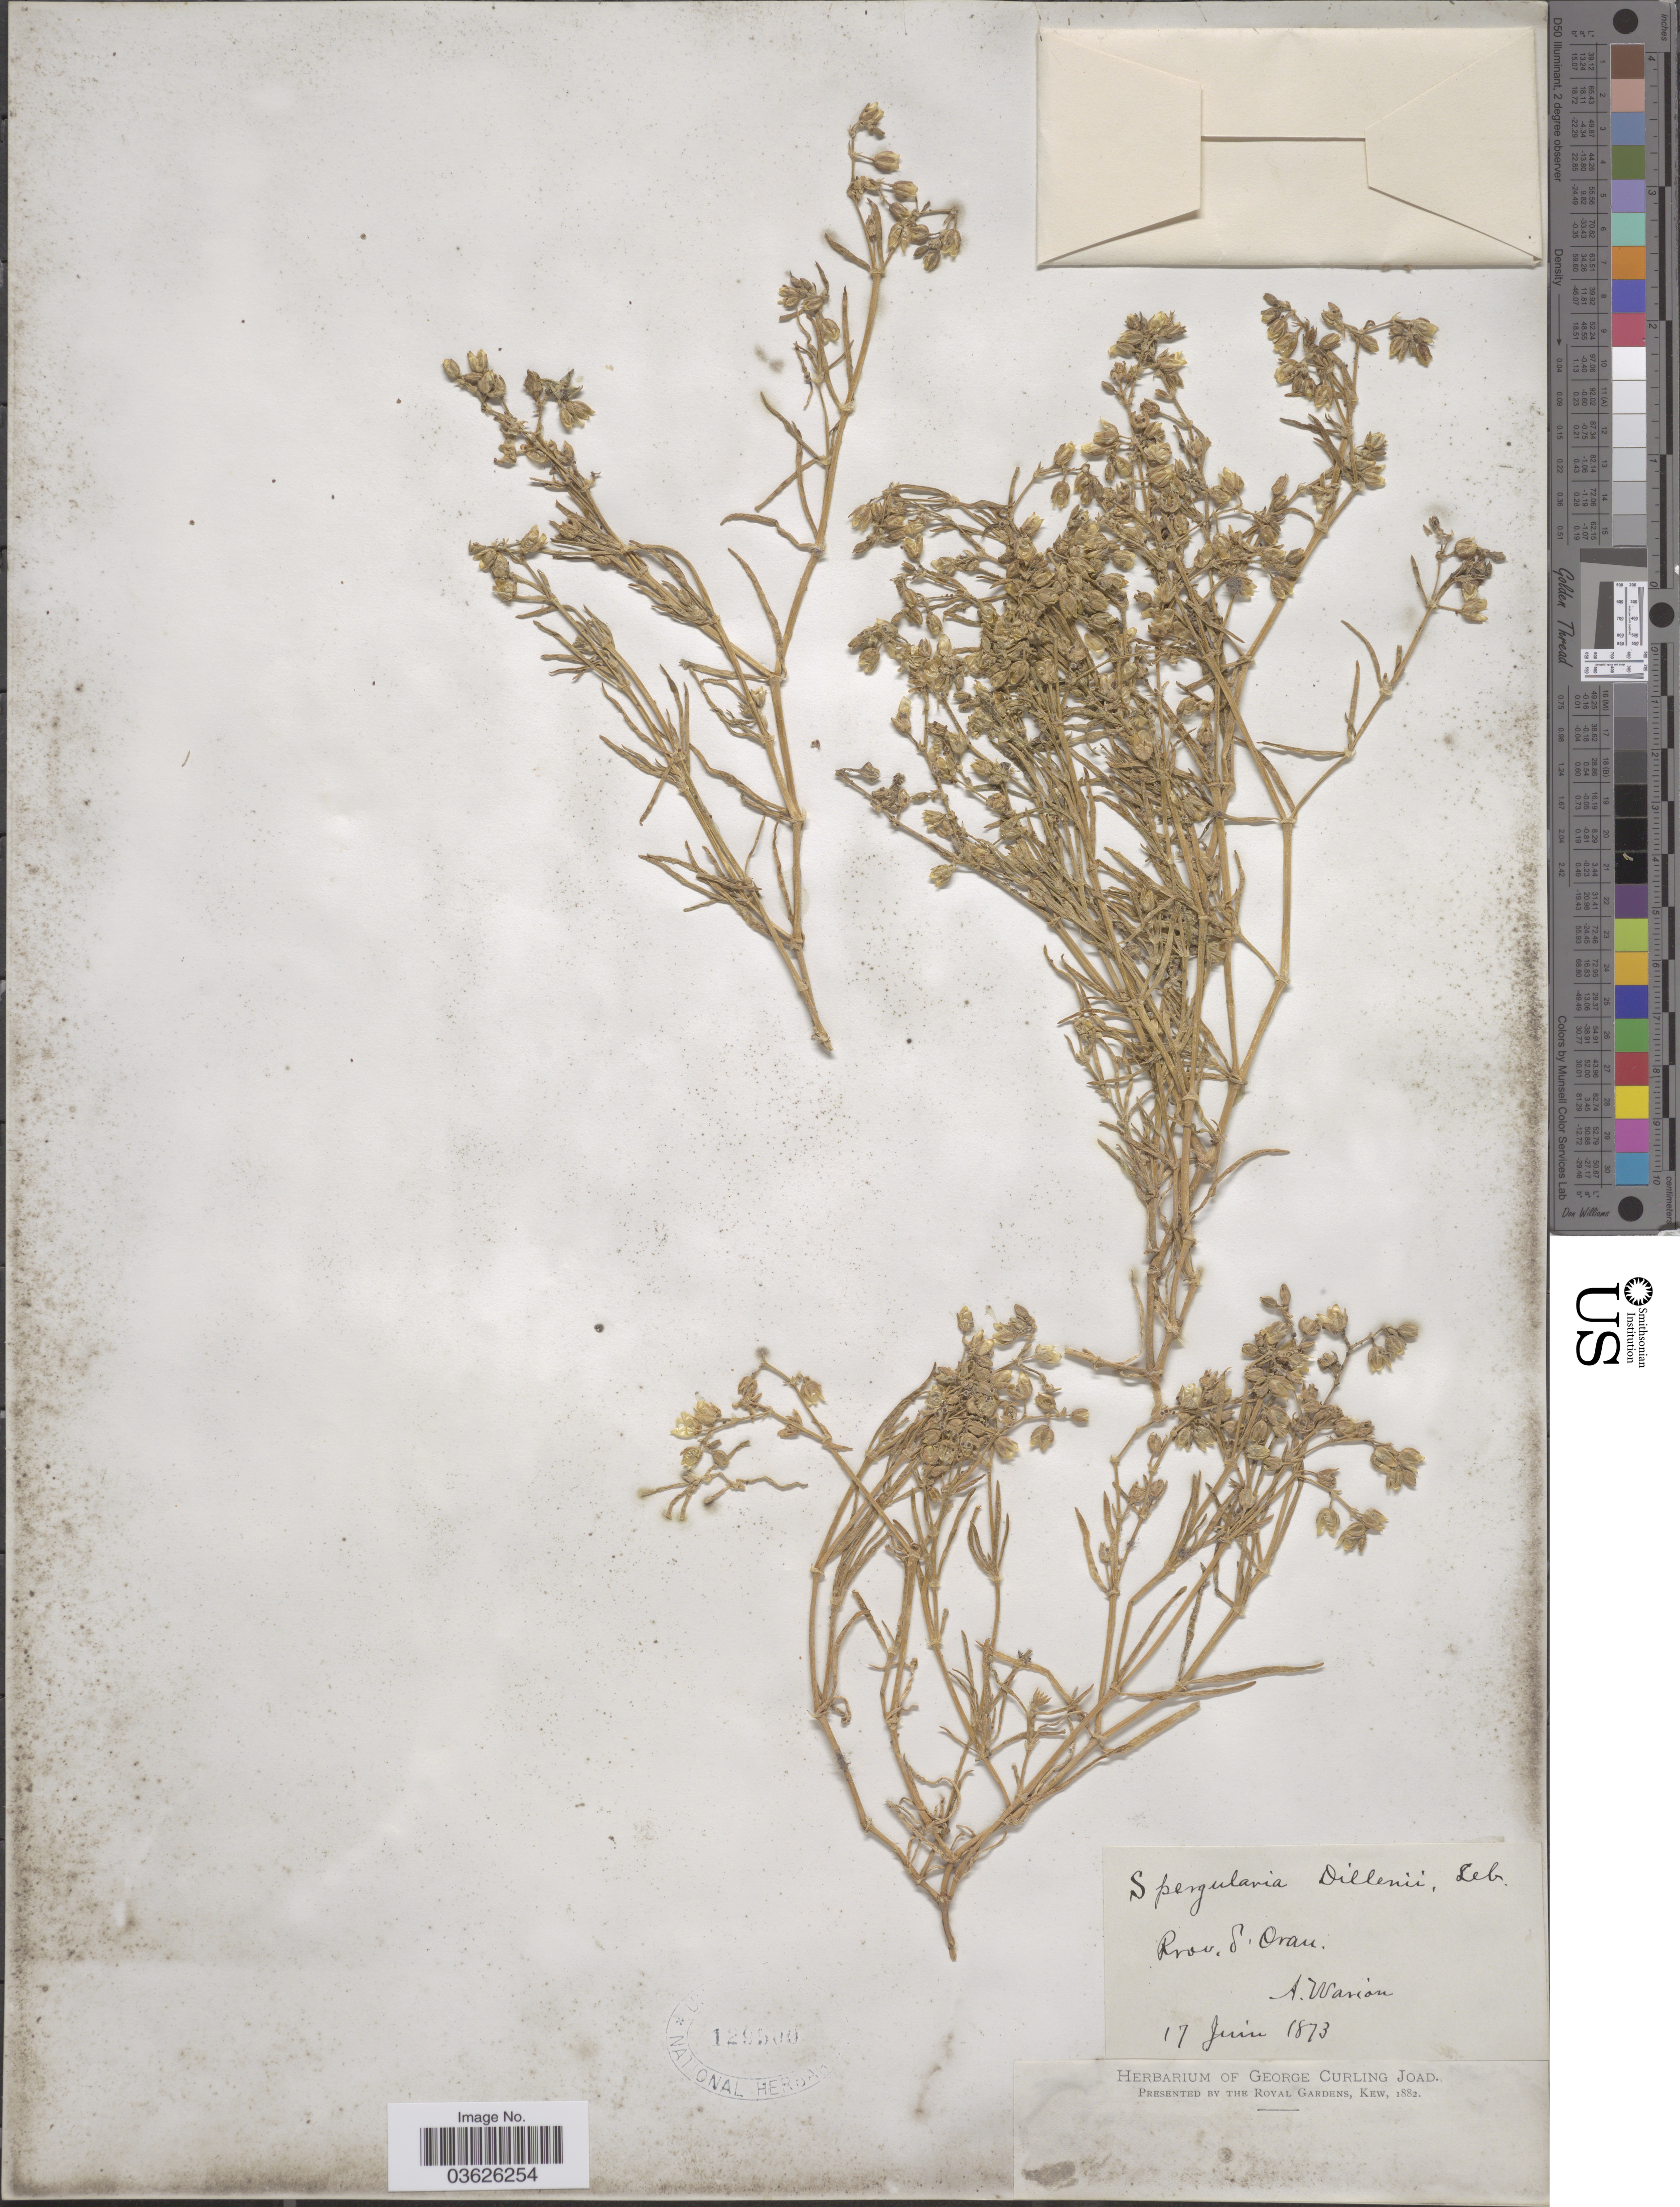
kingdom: Plantae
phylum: Tracheophyta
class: Magnoliopsida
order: Caryophyllales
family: Caryophyllaceae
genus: Spergularia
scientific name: Spergularia dillenii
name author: Lebel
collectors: A. Warion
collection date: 1873-06-17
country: Algeria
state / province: Oran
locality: Prov. d' Oran.